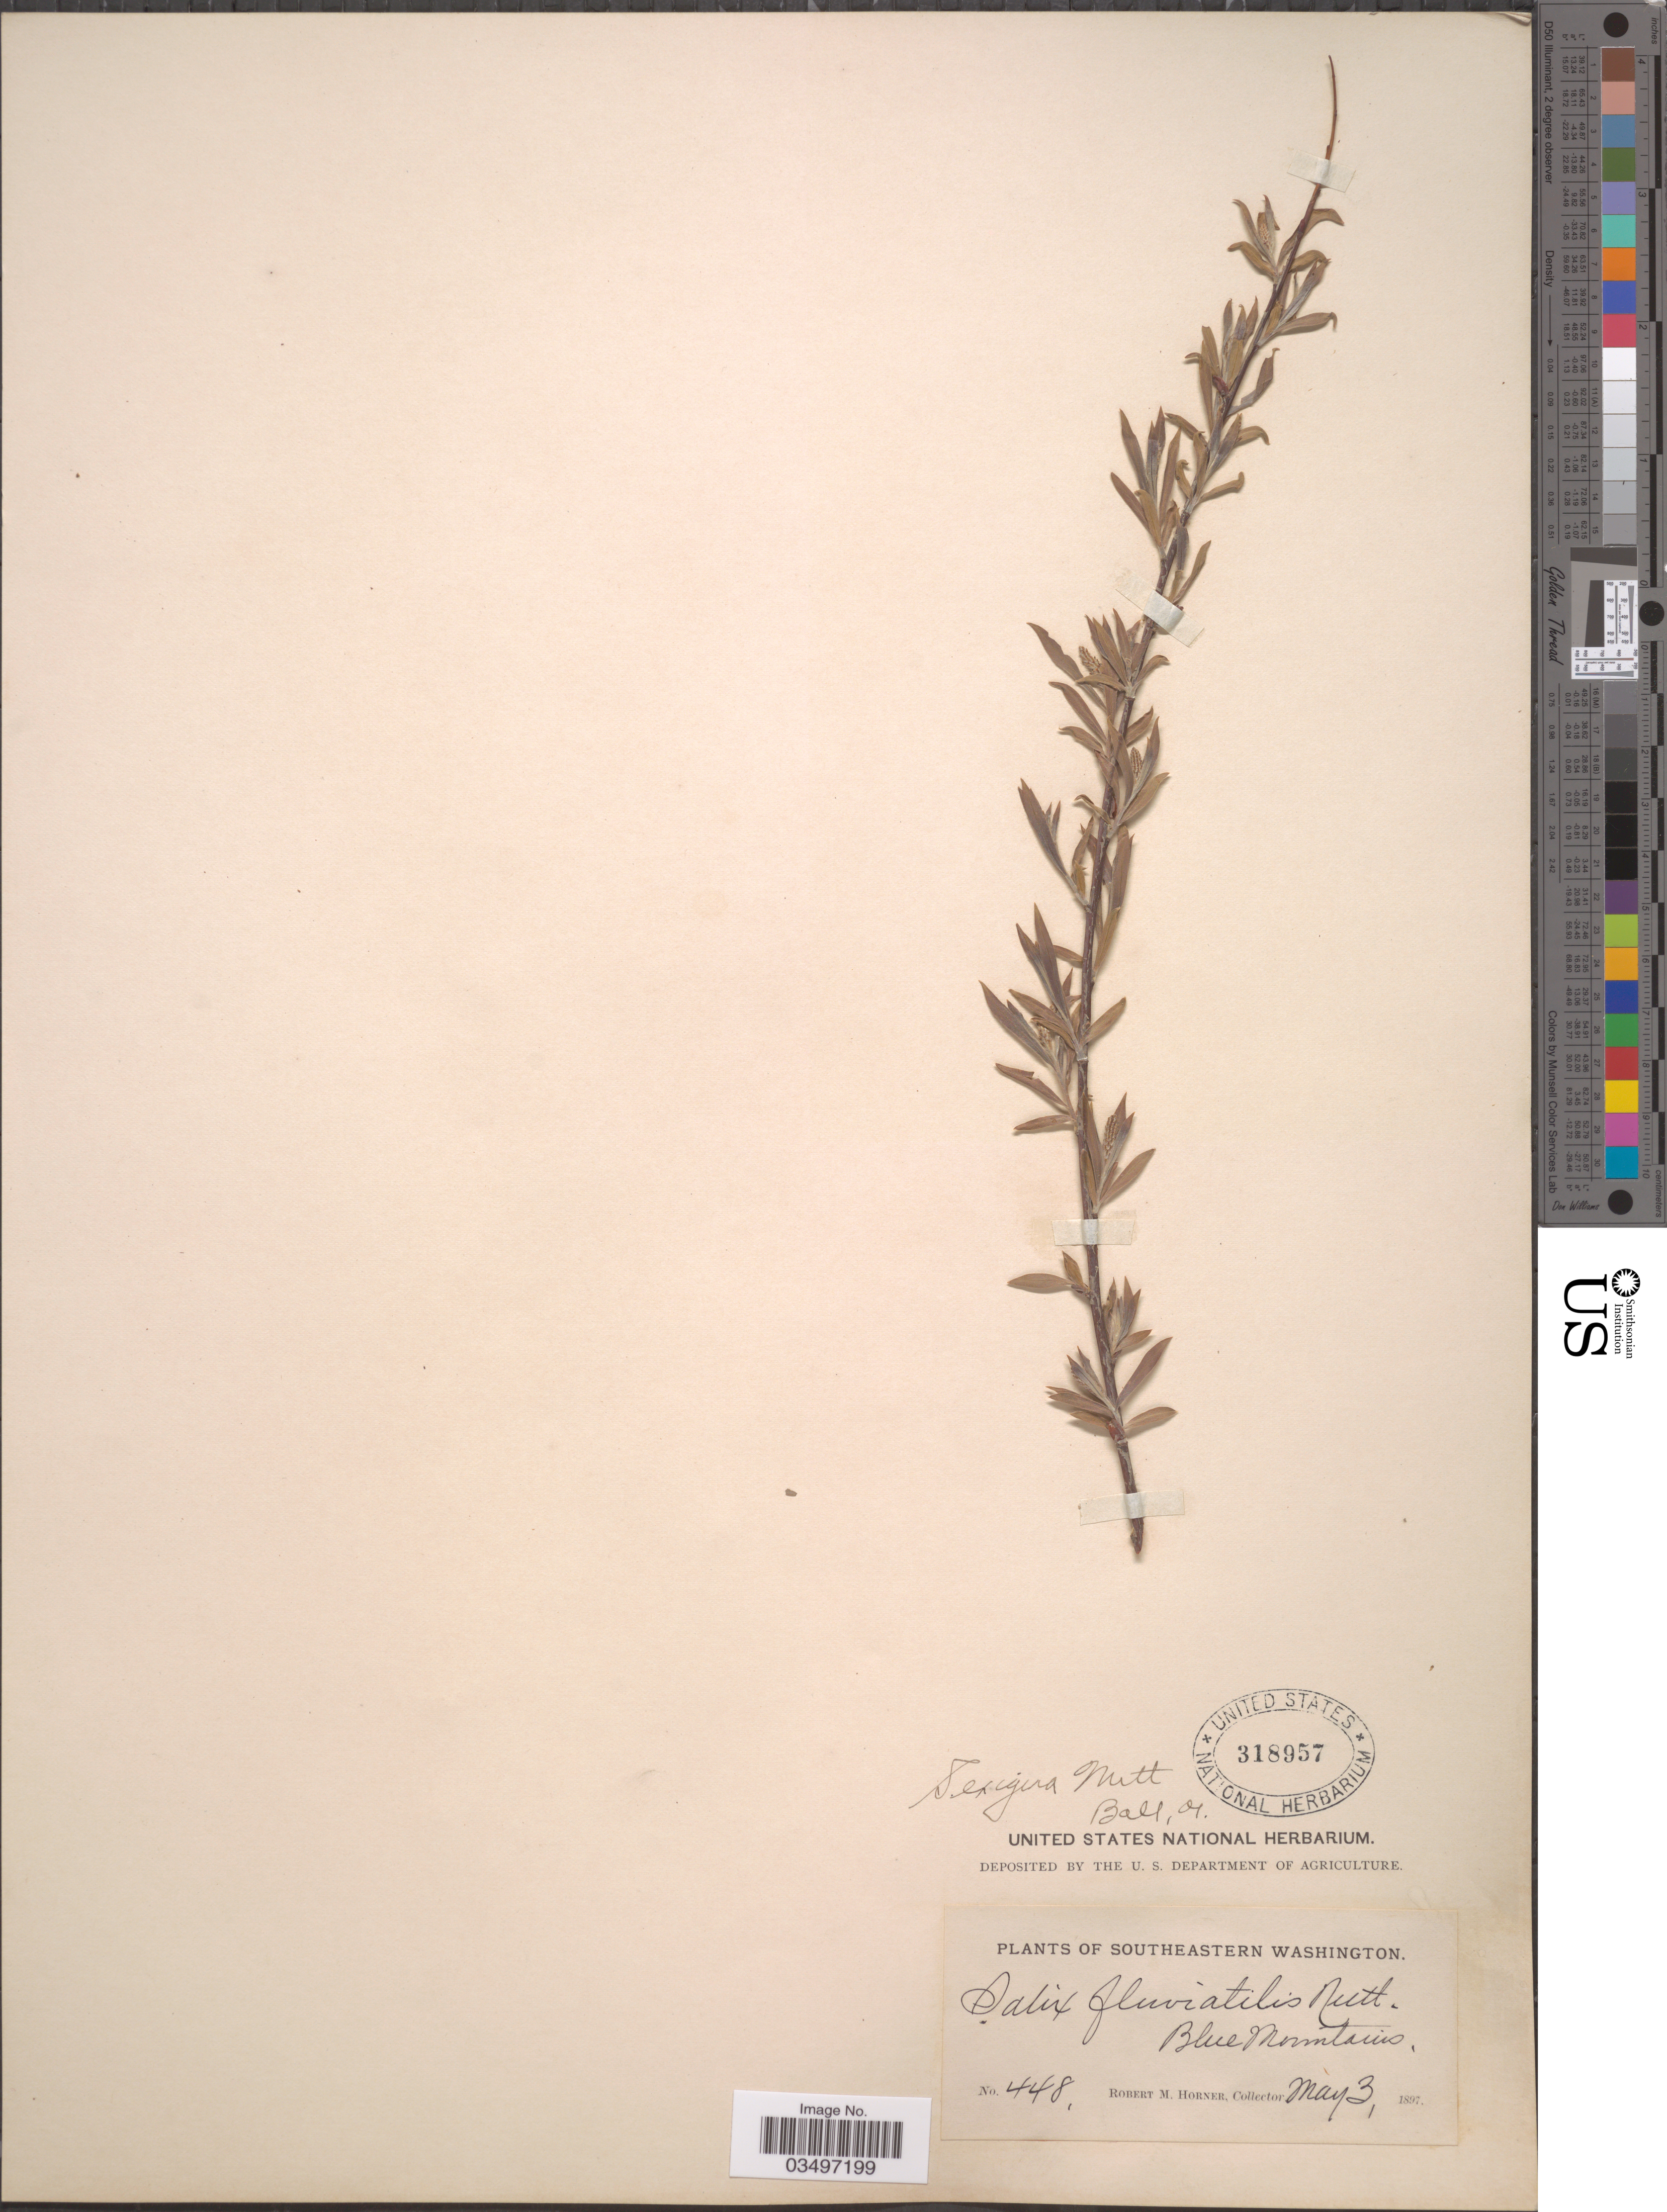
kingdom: Plantae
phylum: Tracheophyta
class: Magnoliopsida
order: Malpighiales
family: Salicaceae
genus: Salix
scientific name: Salix exigua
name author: Nutt.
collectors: R. Horner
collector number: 448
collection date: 1897-05-03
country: United States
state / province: Washington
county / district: Clallam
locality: Southeastern Washington. Blue Mountains.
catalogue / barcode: US 318957